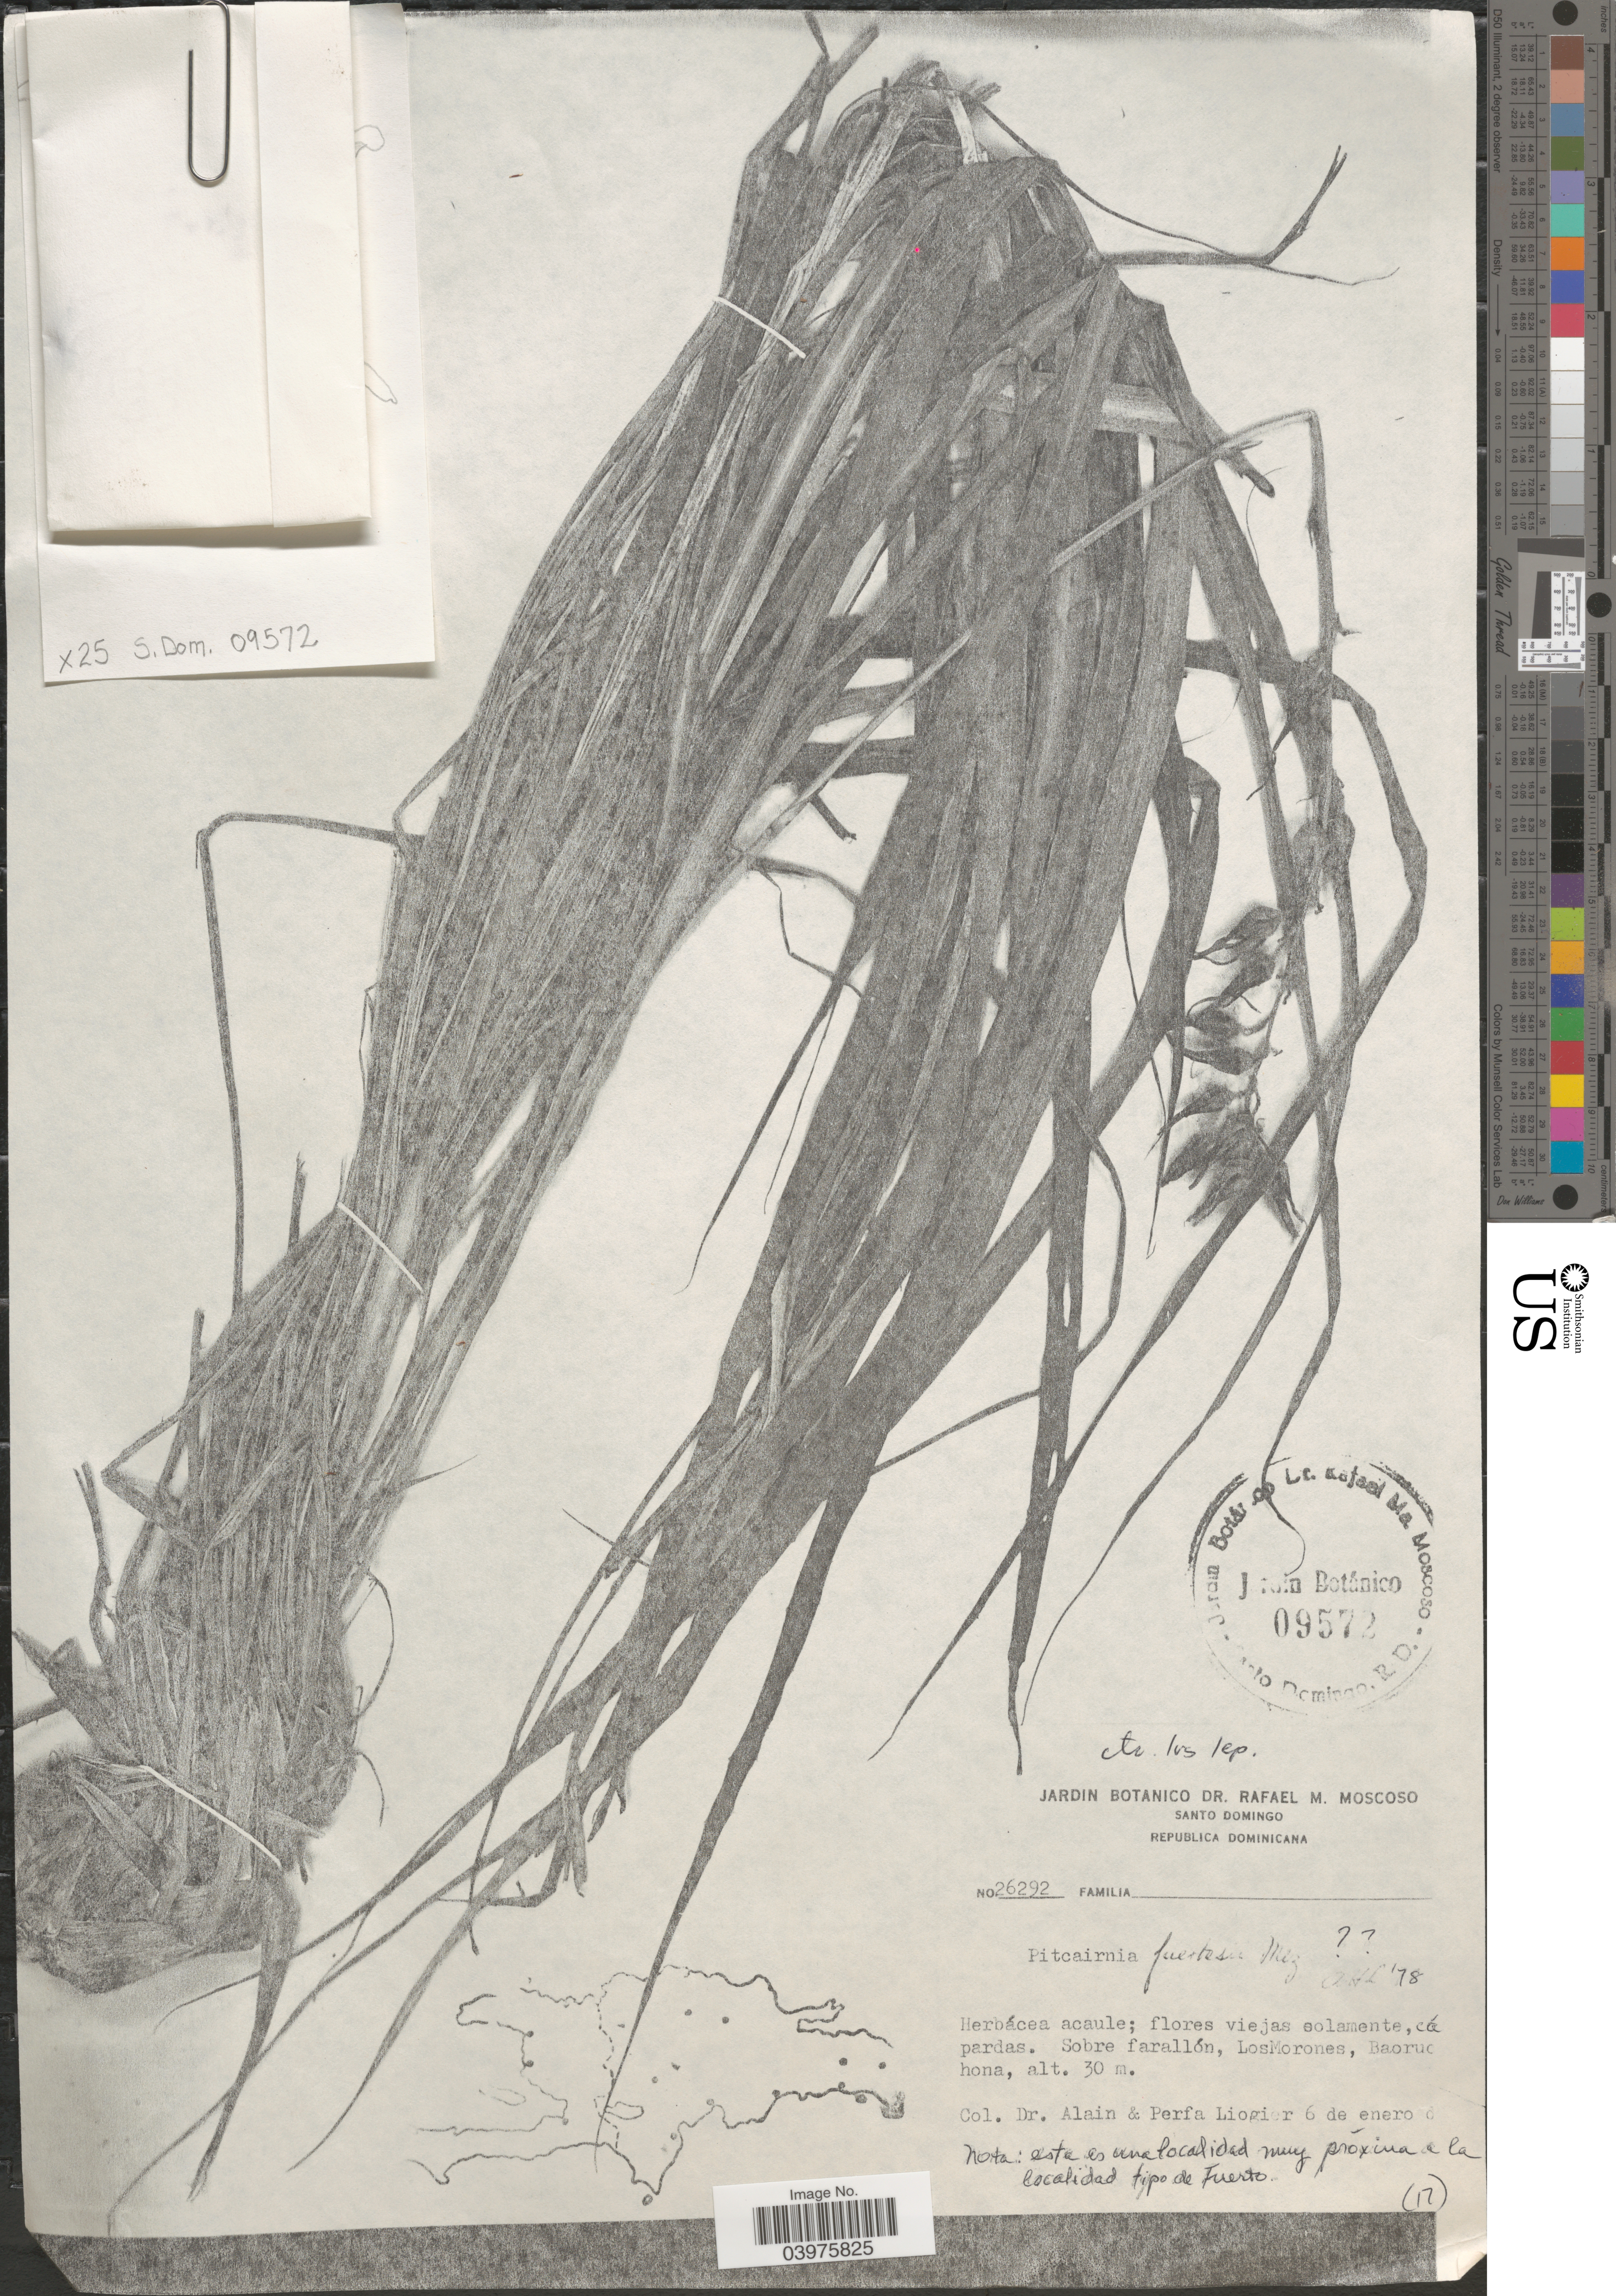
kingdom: Plantae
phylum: Tracheophyta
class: Liliopsida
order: Poales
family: Bromeliaceae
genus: Pitcairnia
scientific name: Pitcairnia fuertesii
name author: Mez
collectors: Alain & P. Liogier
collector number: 26292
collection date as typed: t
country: Dominican Republic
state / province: Baoruco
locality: Sobre farallón, LosMorones, Baoruco hona.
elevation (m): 30